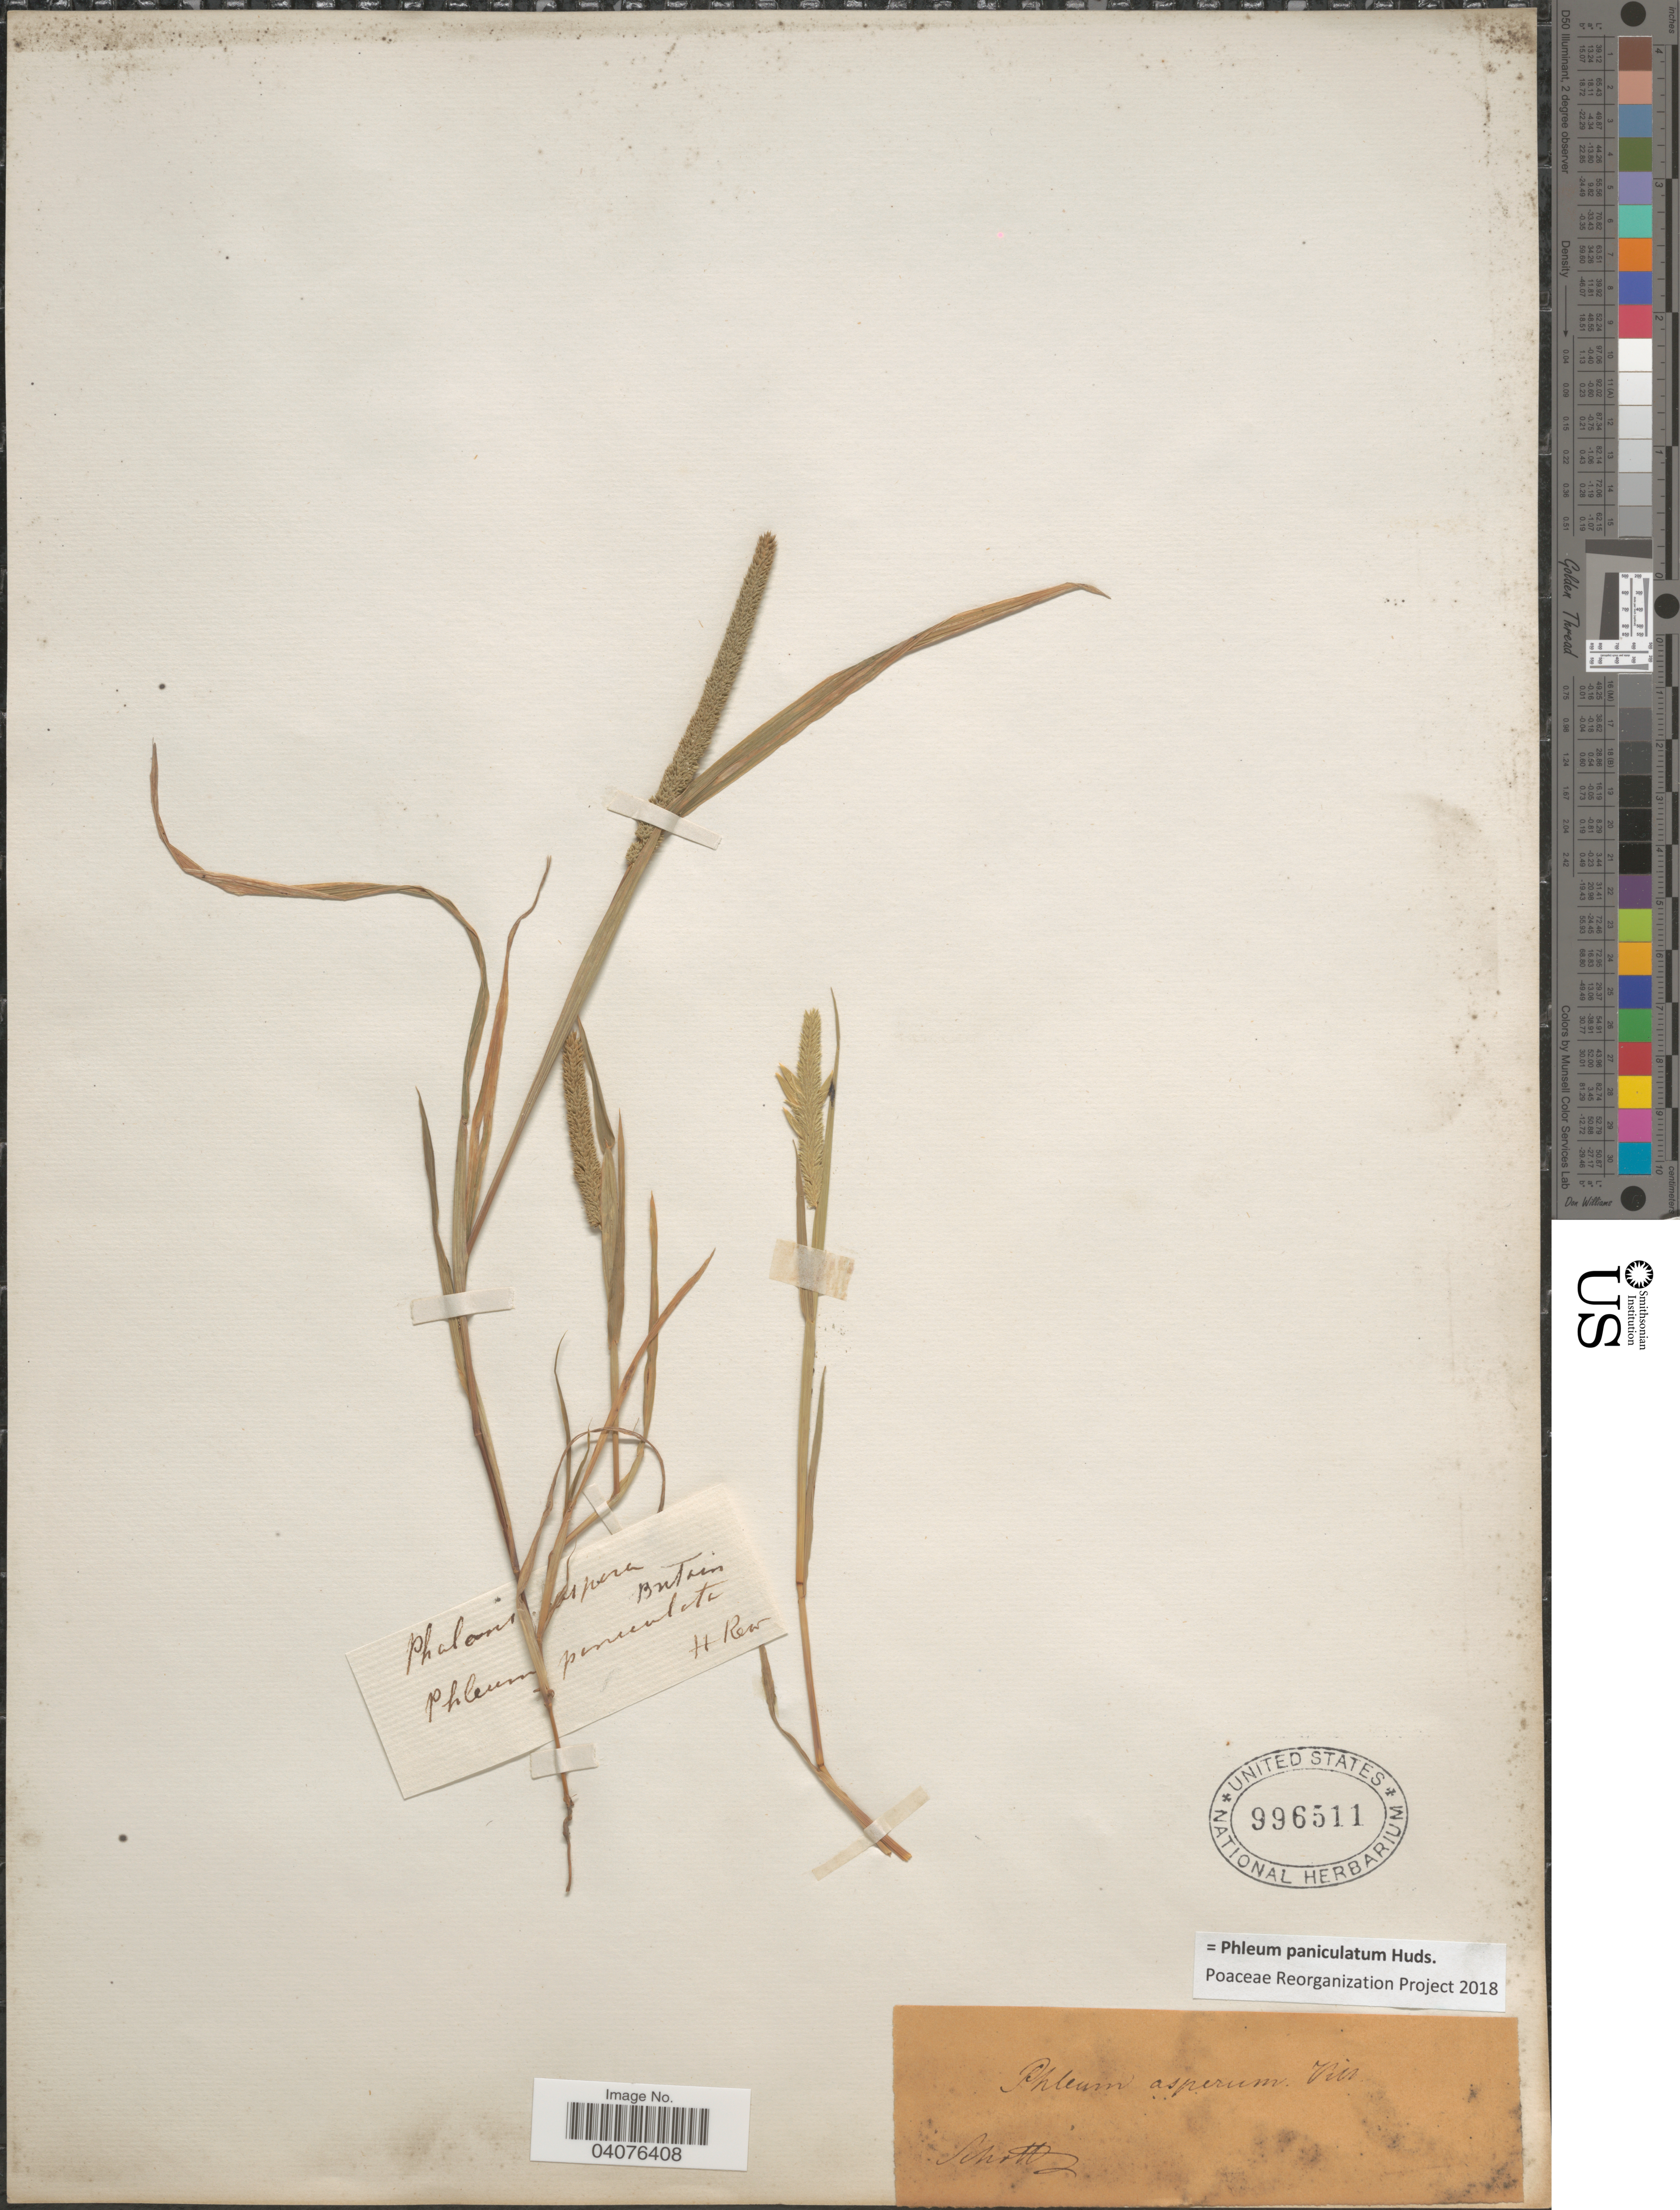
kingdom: Plantae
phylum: Tracheophyta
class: Liliopsida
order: Poales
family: Poaceae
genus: Phleum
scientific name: Phleum paniculatum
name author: Huds.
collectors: -. Schottz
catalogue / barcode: US 996511